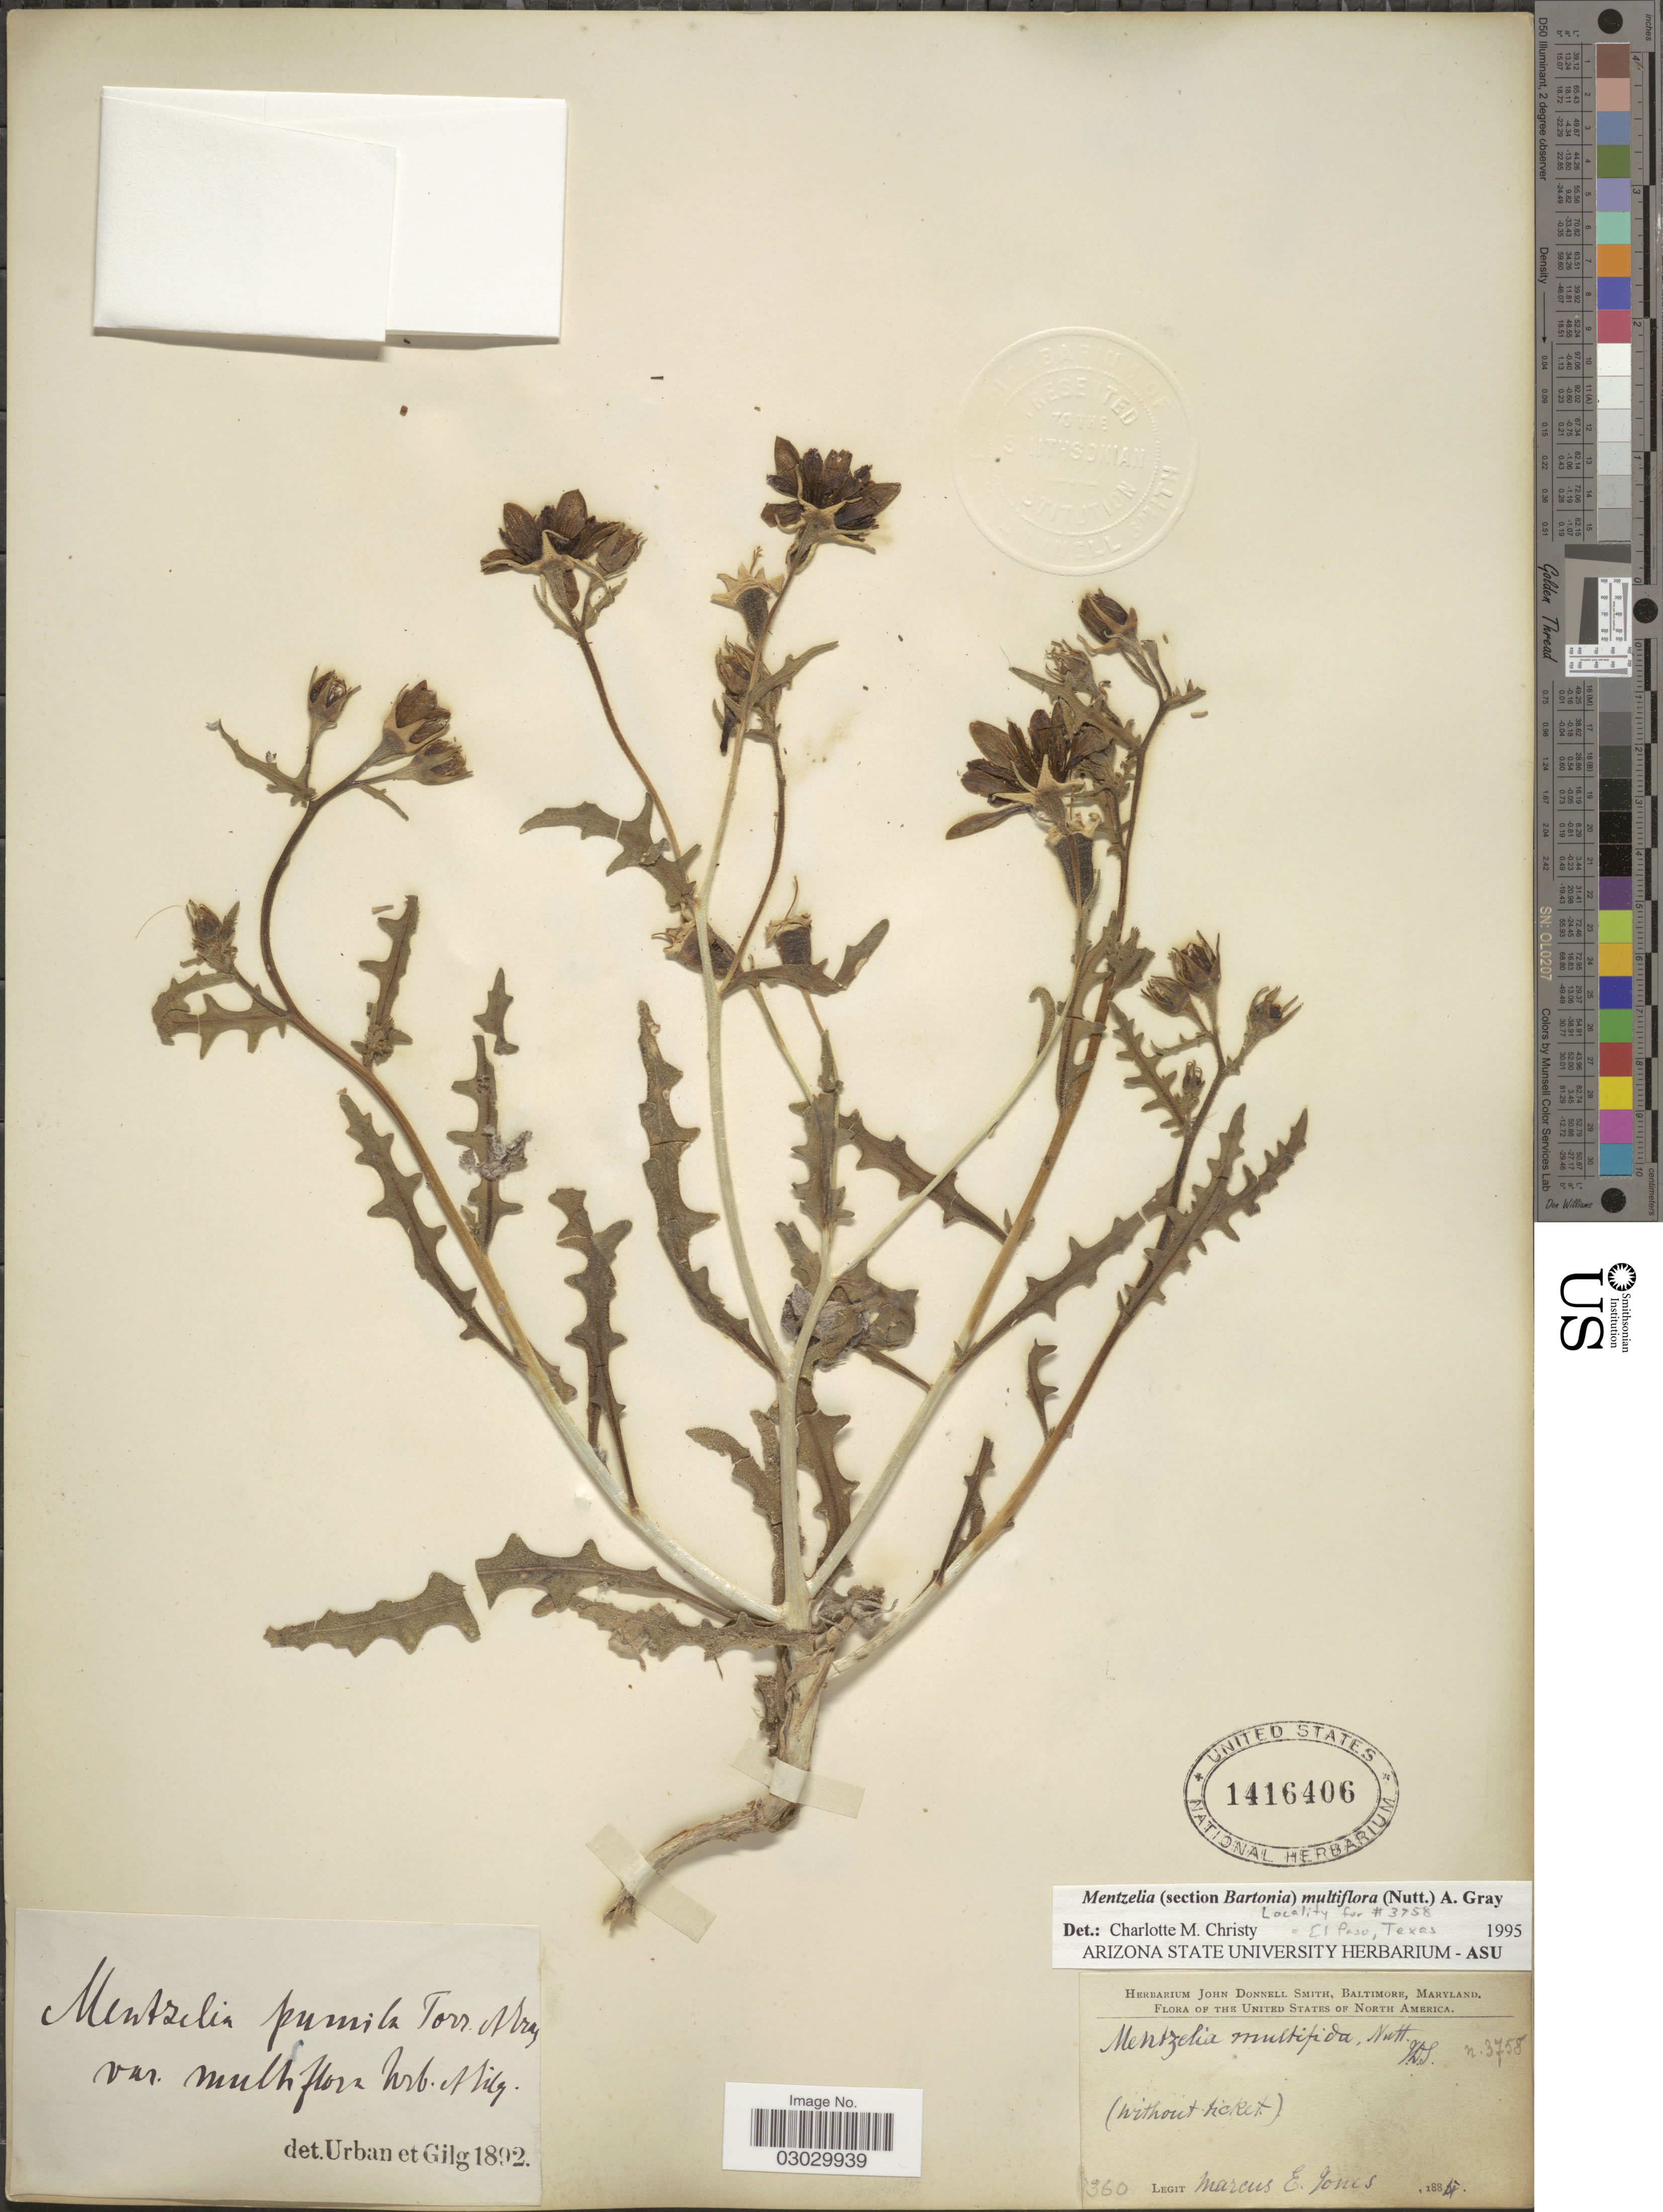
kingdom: Plantae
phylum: Tracheophyta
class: Magnoliopsida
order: Cornales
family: Loasaceae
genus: Mentzelia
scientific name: Mentzelia multiflora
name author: (Nutt.) A. Gray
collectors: M. E. Jones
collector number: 3758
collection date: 1884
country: United States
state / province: Maryland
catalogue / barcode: US 1416406